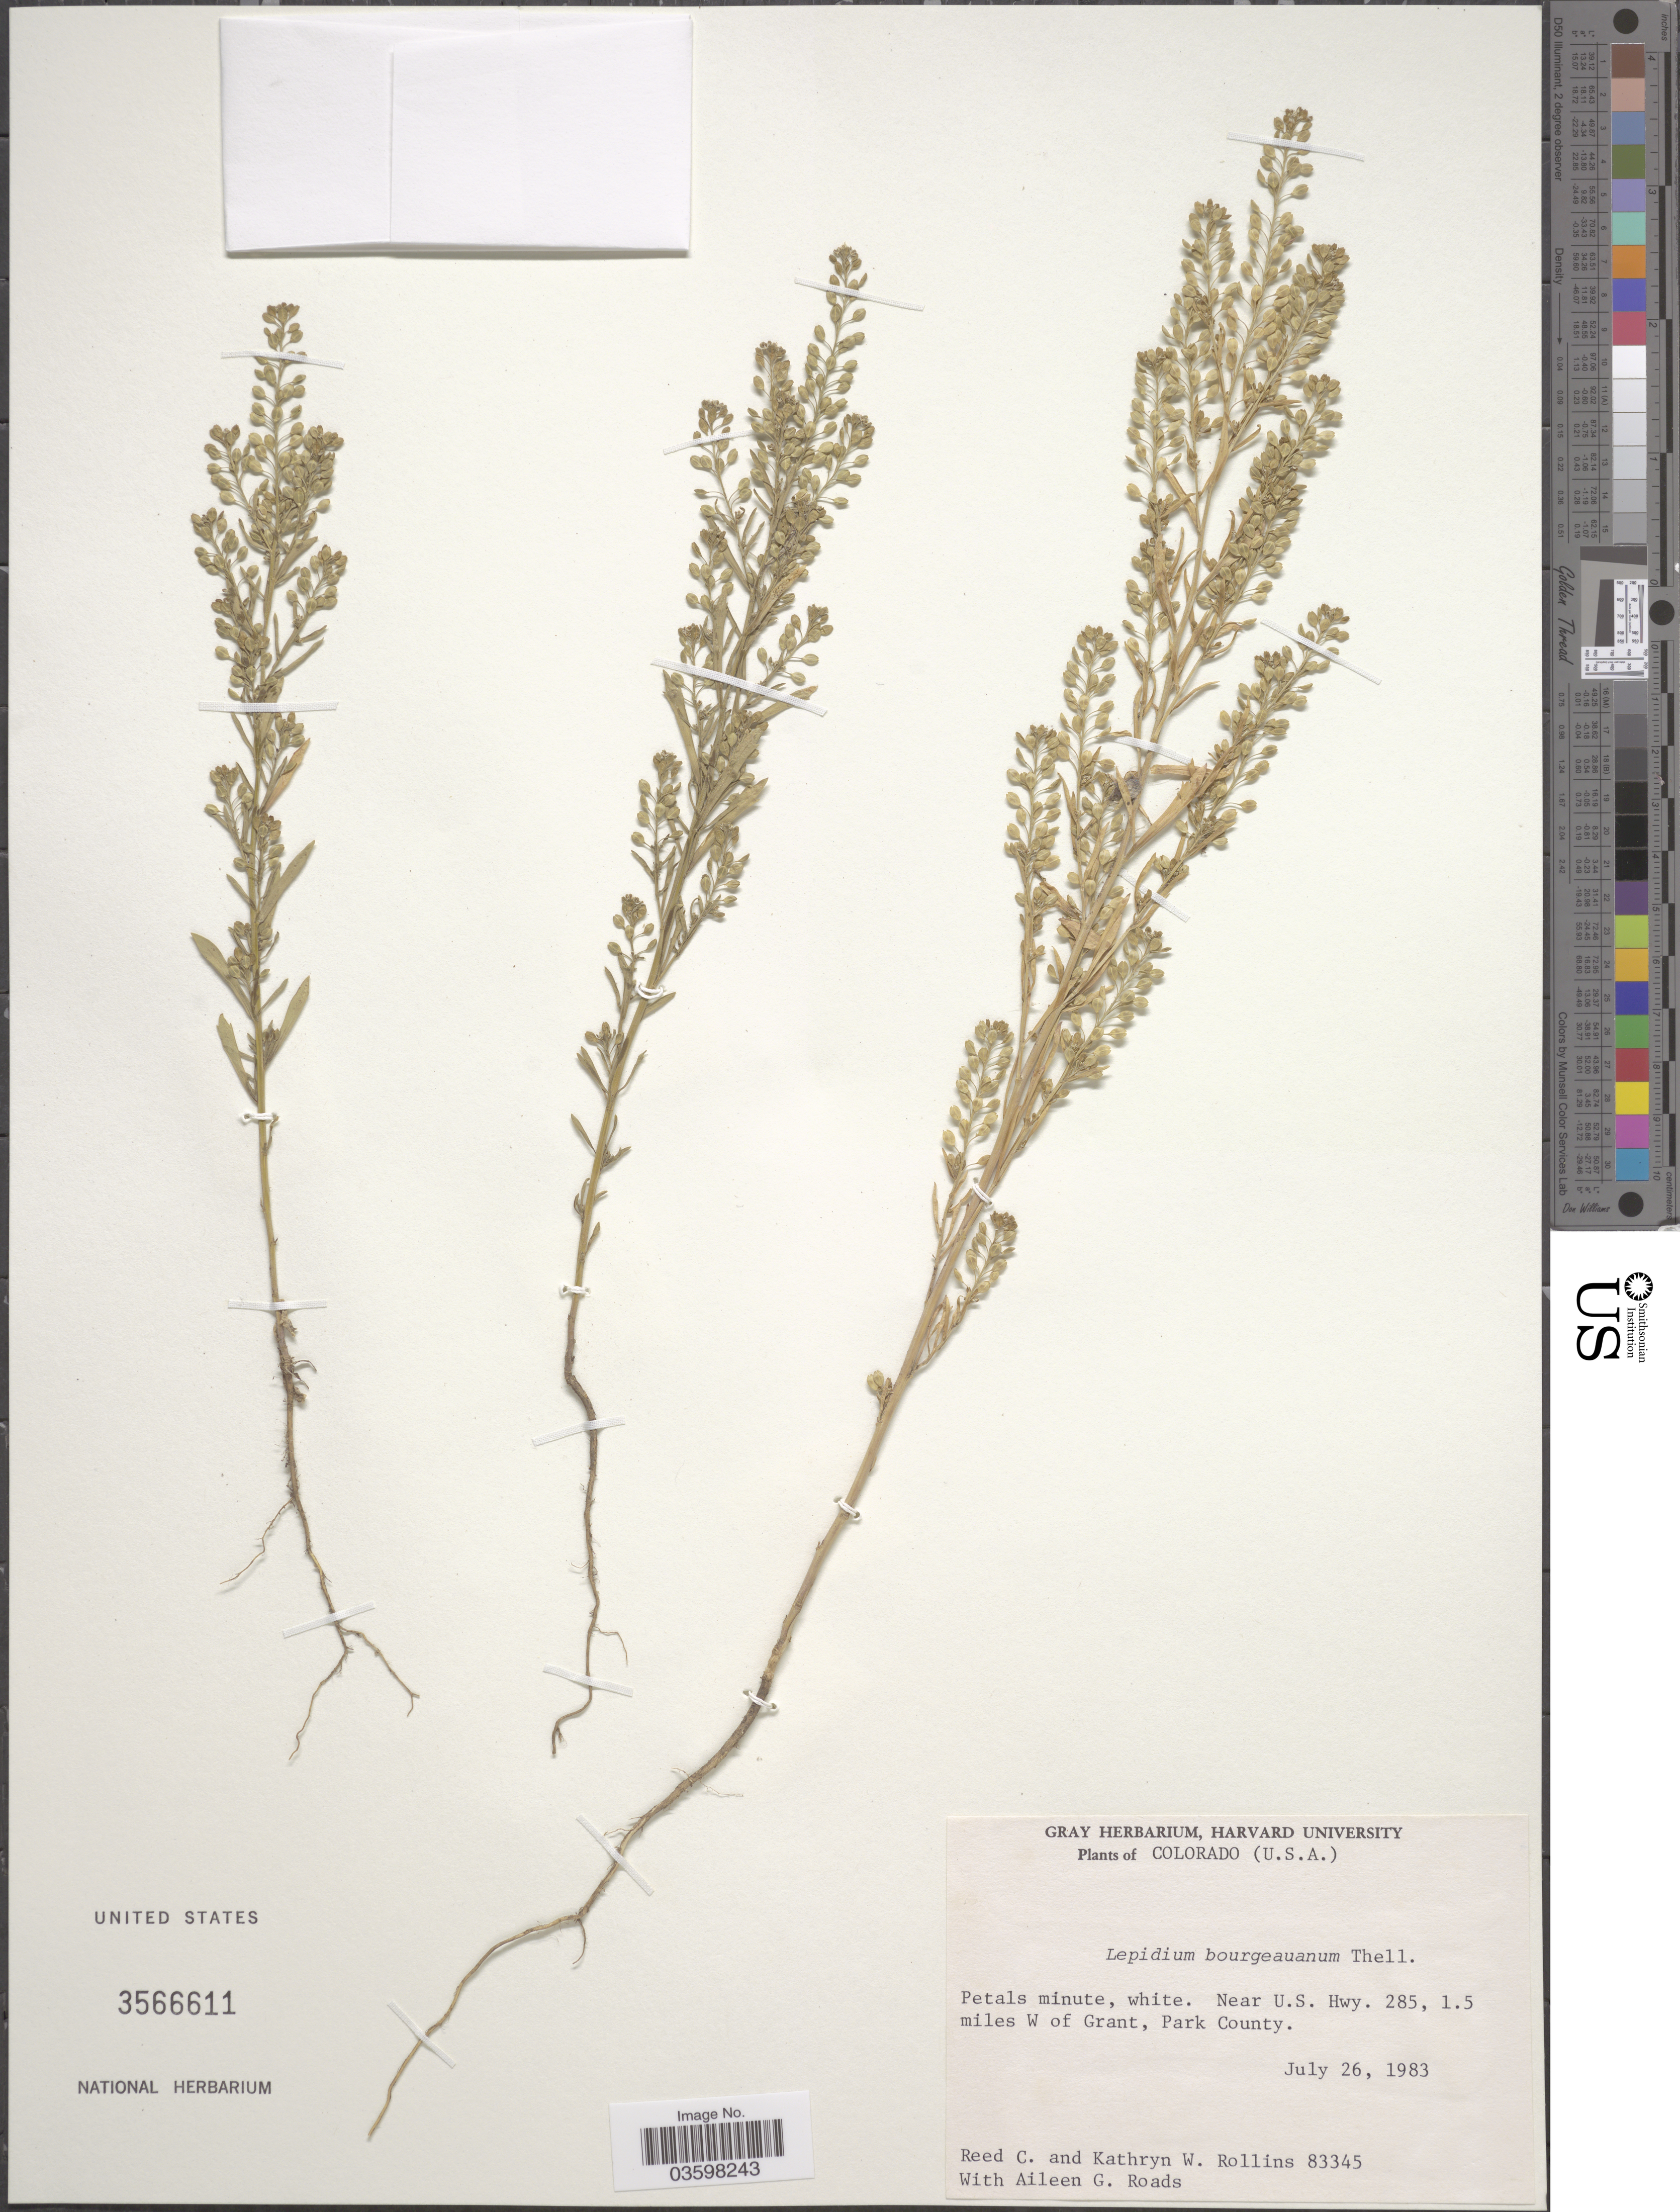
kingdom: Plantae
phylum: Tracheophyta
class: Magnoliopsida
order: Brassicales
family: Brassicaceae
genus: Lepidium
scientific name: Lepidium ramosissimum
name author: A. Nelson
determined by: Al-Shehbaz, I. A., (MO), Missouri Botanical Garden (UNITED STATES)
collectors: R. C. Rollins, K. W. Rollins & A. Roads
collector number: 83345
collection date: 1983-07-26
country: United States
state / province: Colorado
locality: Near U.S. Hwy. 285, 1.5 miles W of Grant, Park County.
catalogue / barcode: US 3566611